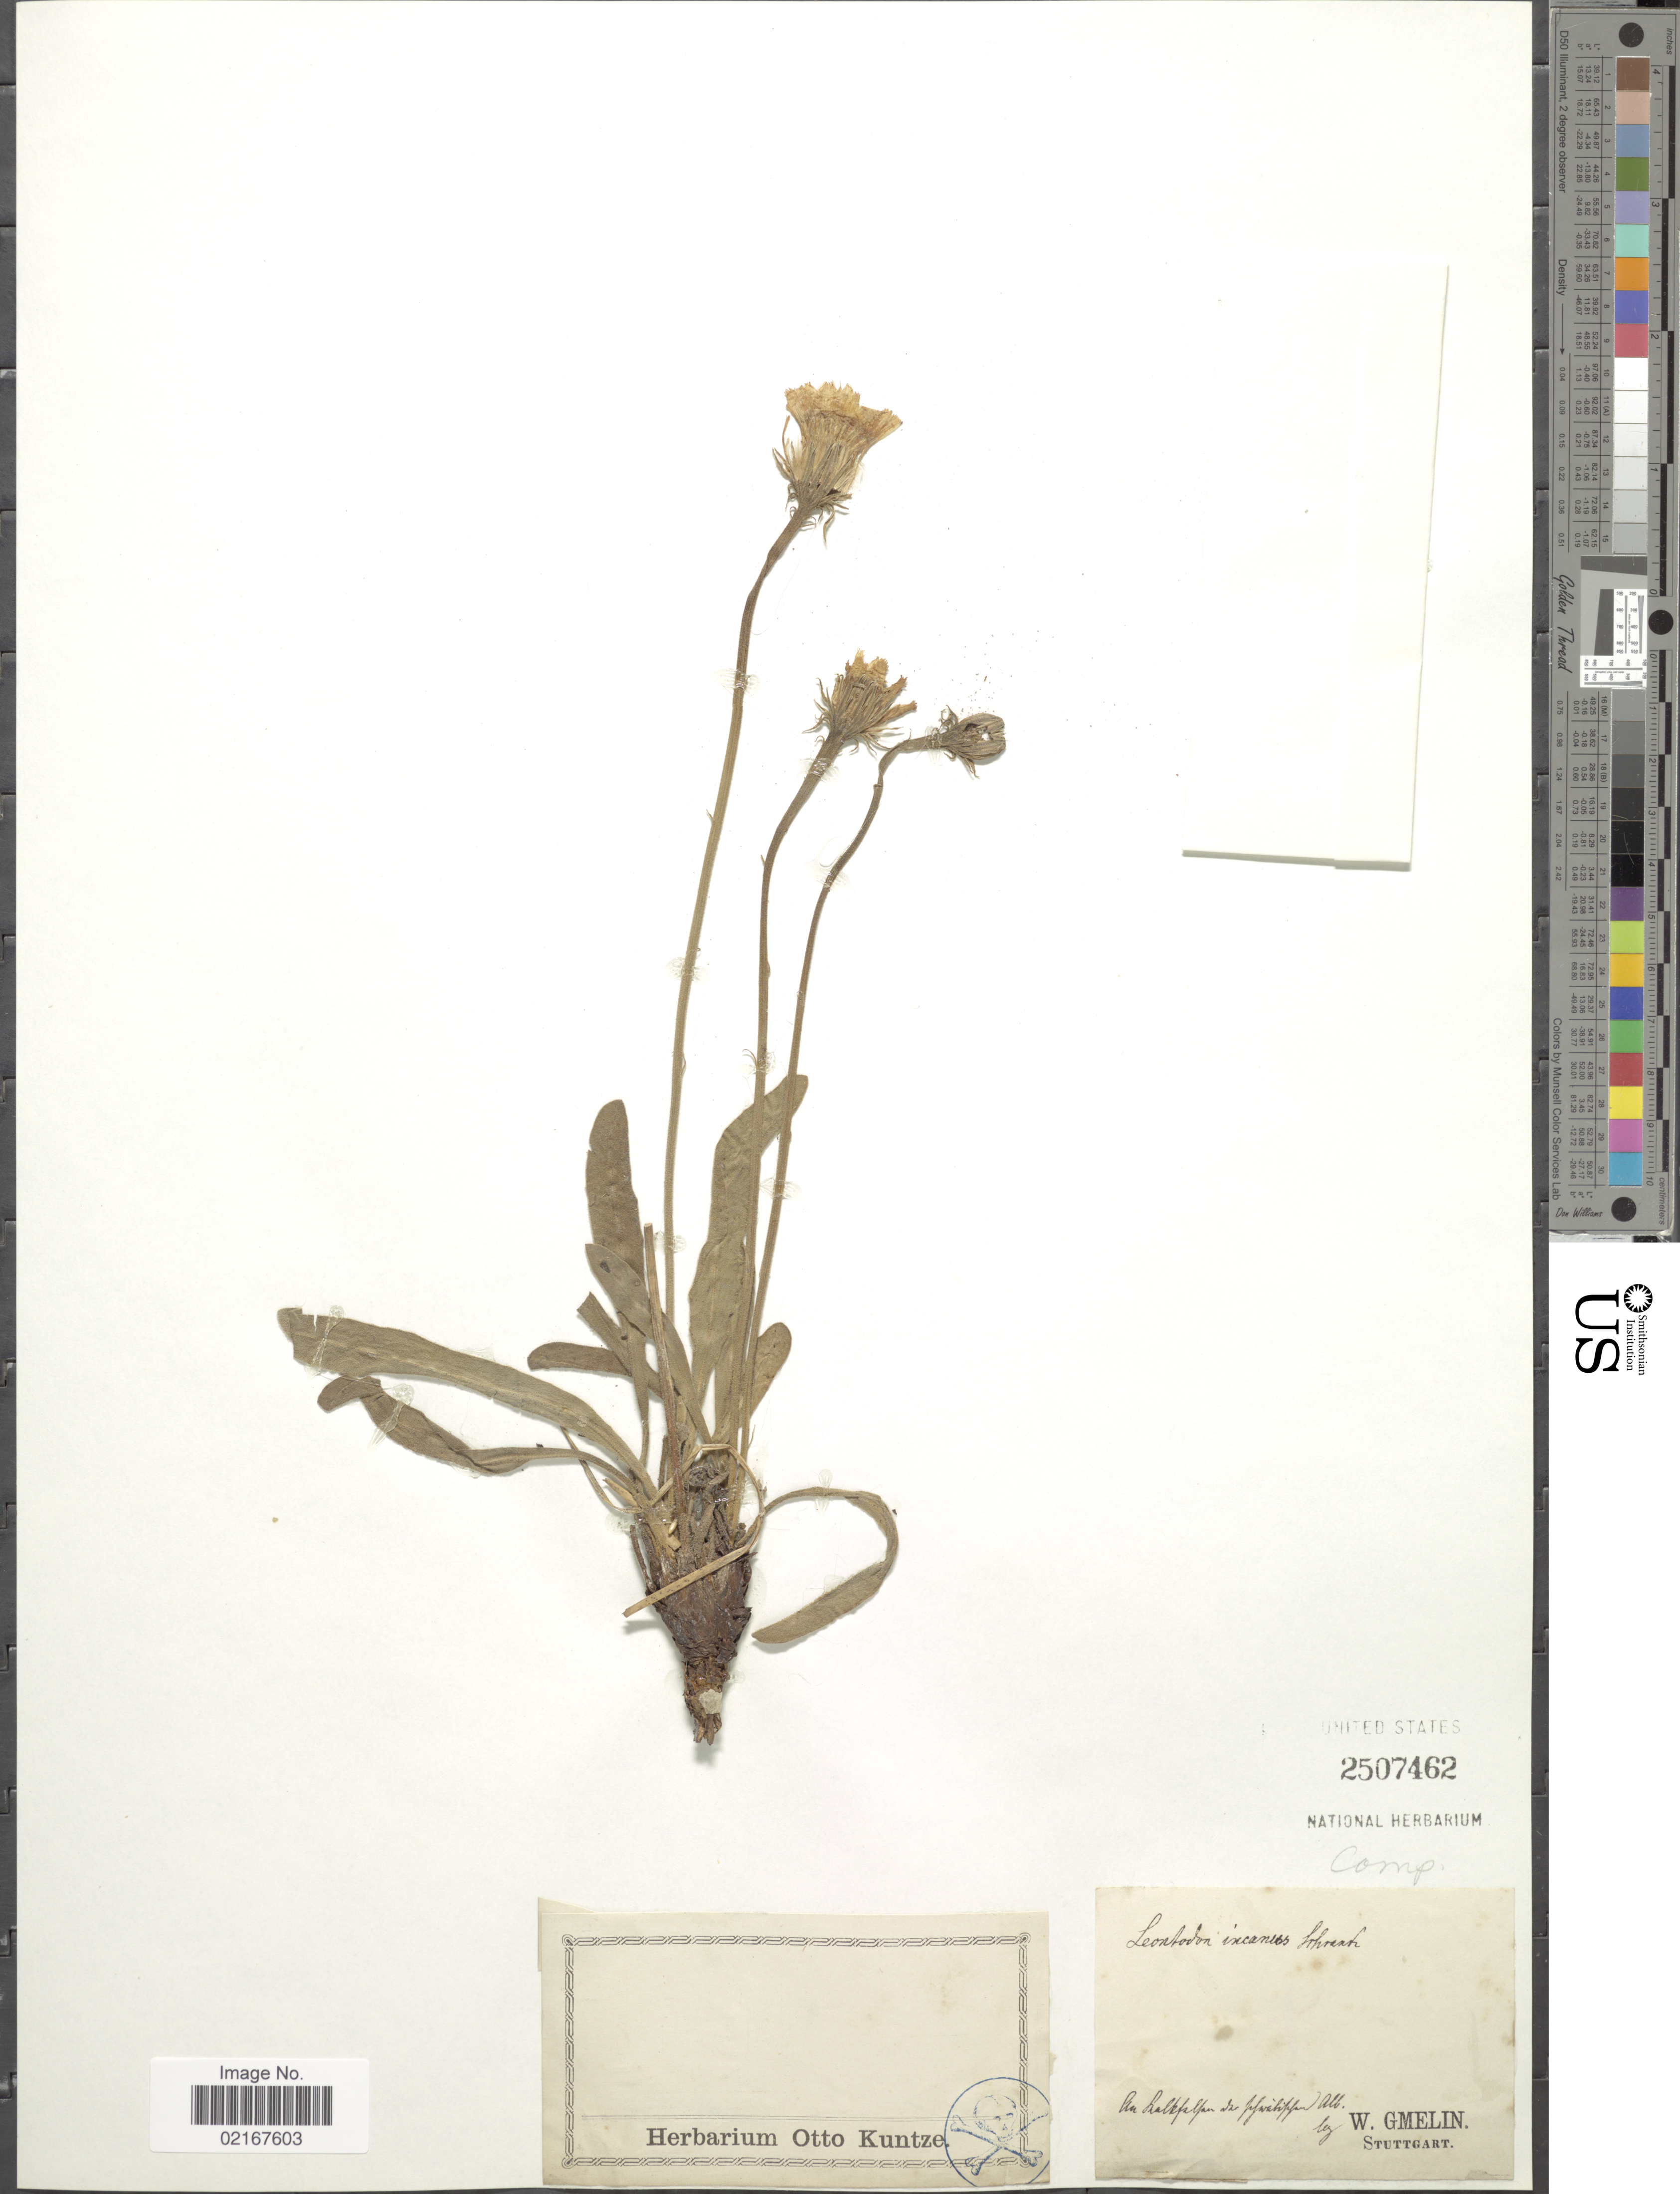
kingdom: Plantae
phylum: Tracheophyta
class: Magnoliopsida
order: Asterales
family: Asteraceae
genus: Leontodon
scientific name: Leontodon incanus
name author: (L.) Schrank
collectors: W. Gmelin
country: Germany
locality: Stuttgart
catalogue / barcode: US 2507462